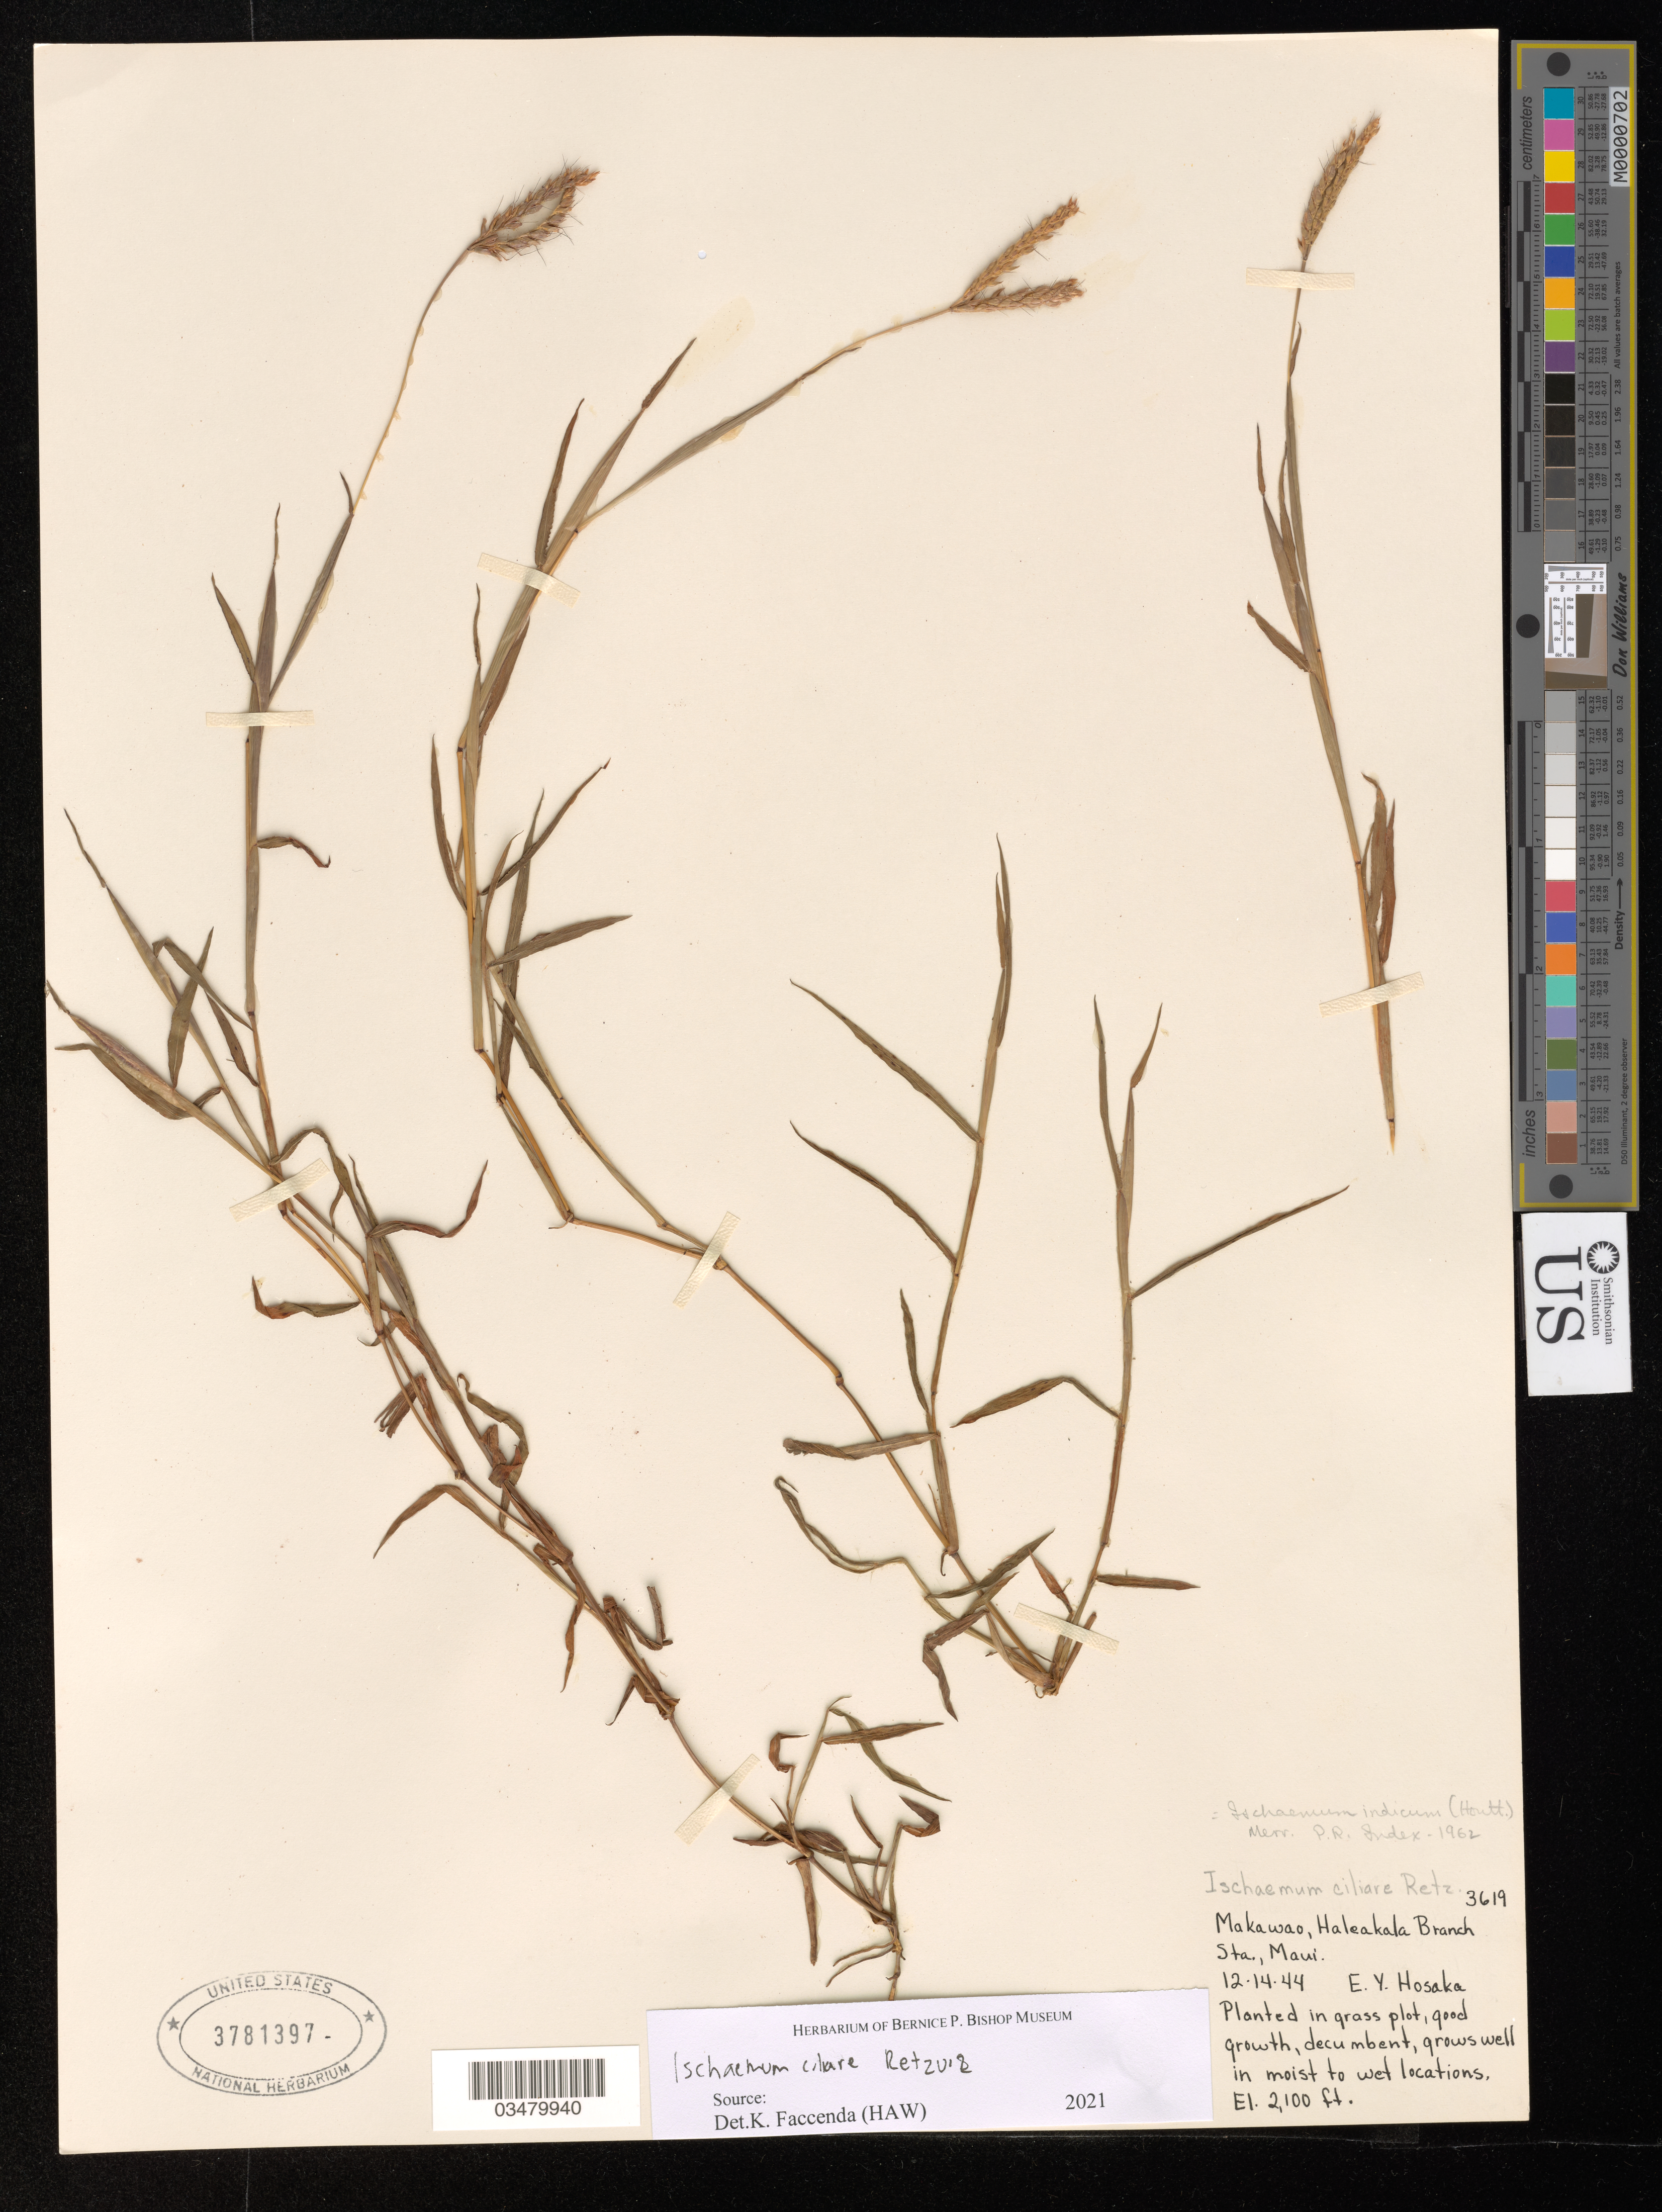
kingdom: Plantae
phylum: Tracheophyta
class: Liliopsida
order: Poales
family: Poaceae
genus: Ischaemum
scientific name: Ischaemum ciliare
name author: Retz.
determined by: Faccenda, K.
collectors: E. Y. Hosaka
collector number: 3619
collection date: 1944-12-14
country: United States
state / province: Hawaii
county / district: Maui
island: Maui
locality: Makawao, Haleakala Branch Sta.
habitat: Moist to wet locations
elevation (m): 640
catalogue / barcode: US 3781397